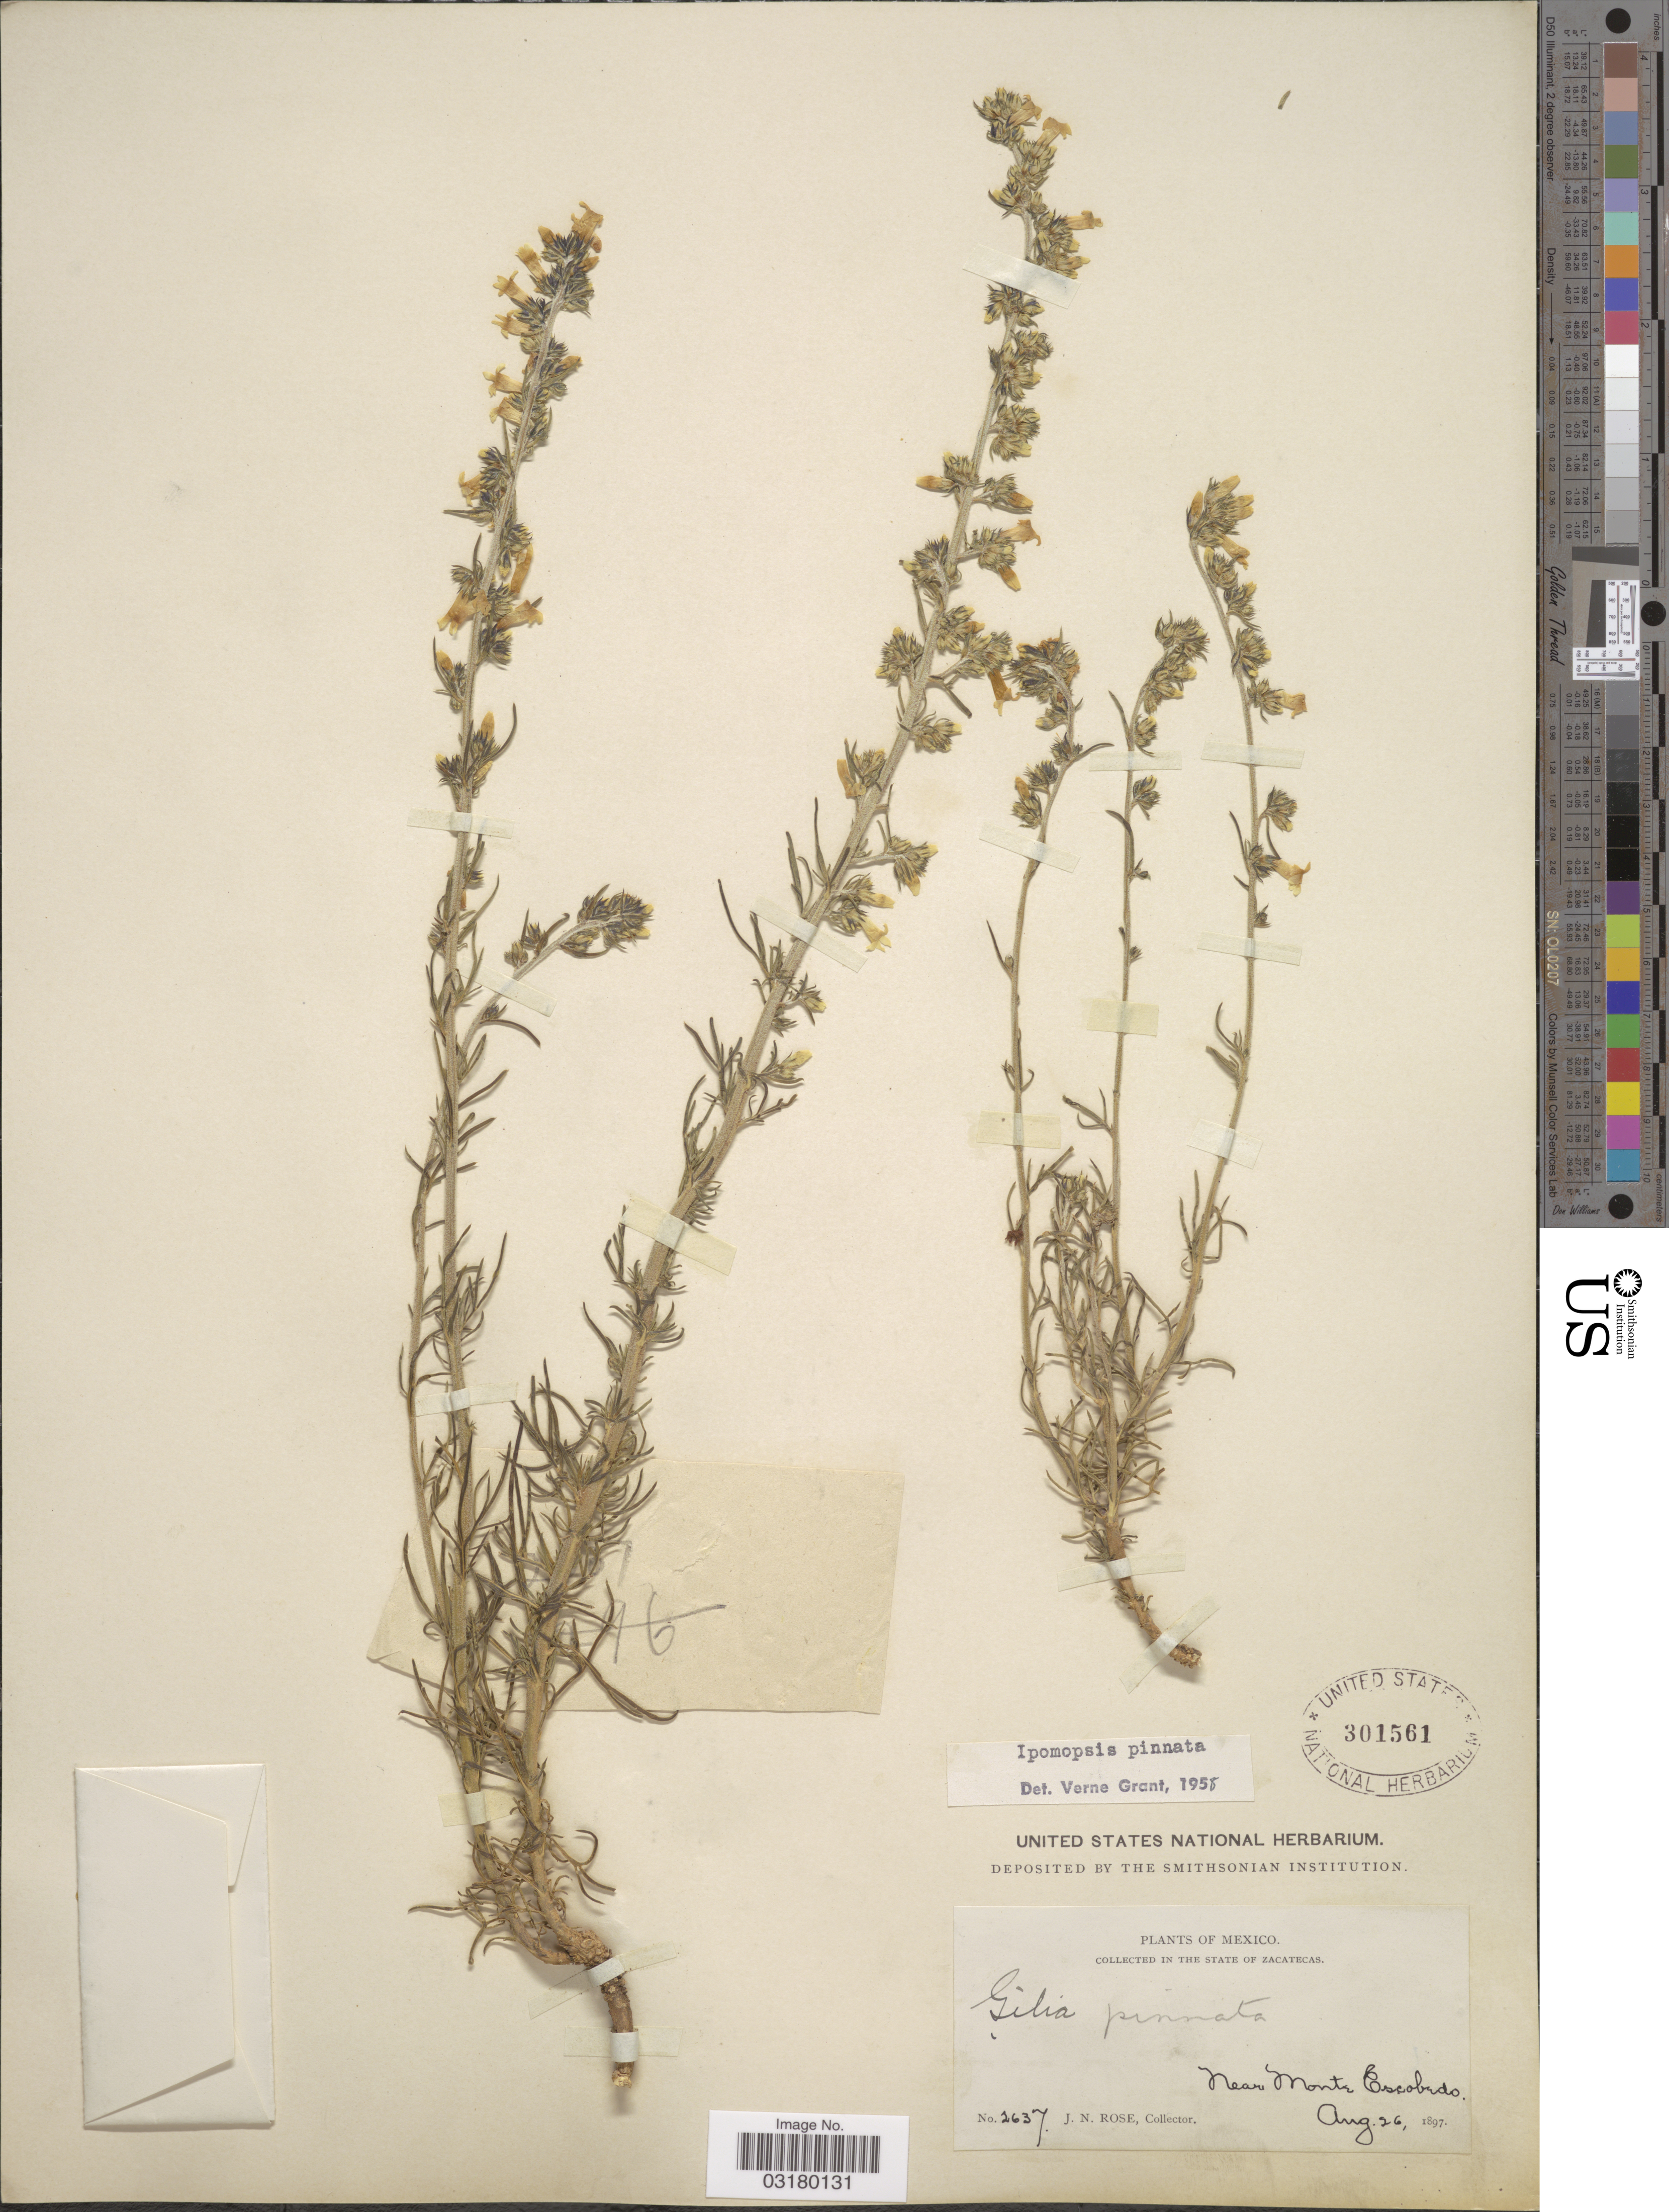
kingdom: Plantae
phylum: Tracheophyta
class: Magnoliopsida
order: Ericales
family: Polemoniaceae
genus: Ipomopsis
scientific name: Ipomopsis pinnata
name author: (Cav.) V.E. Grant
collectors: J. N. Rose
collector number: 2637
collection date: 1897-08-26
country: Mexico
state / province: Zacatecas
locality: State of Zacatecas. Near Monte Escobedo.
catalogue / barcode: US 301561